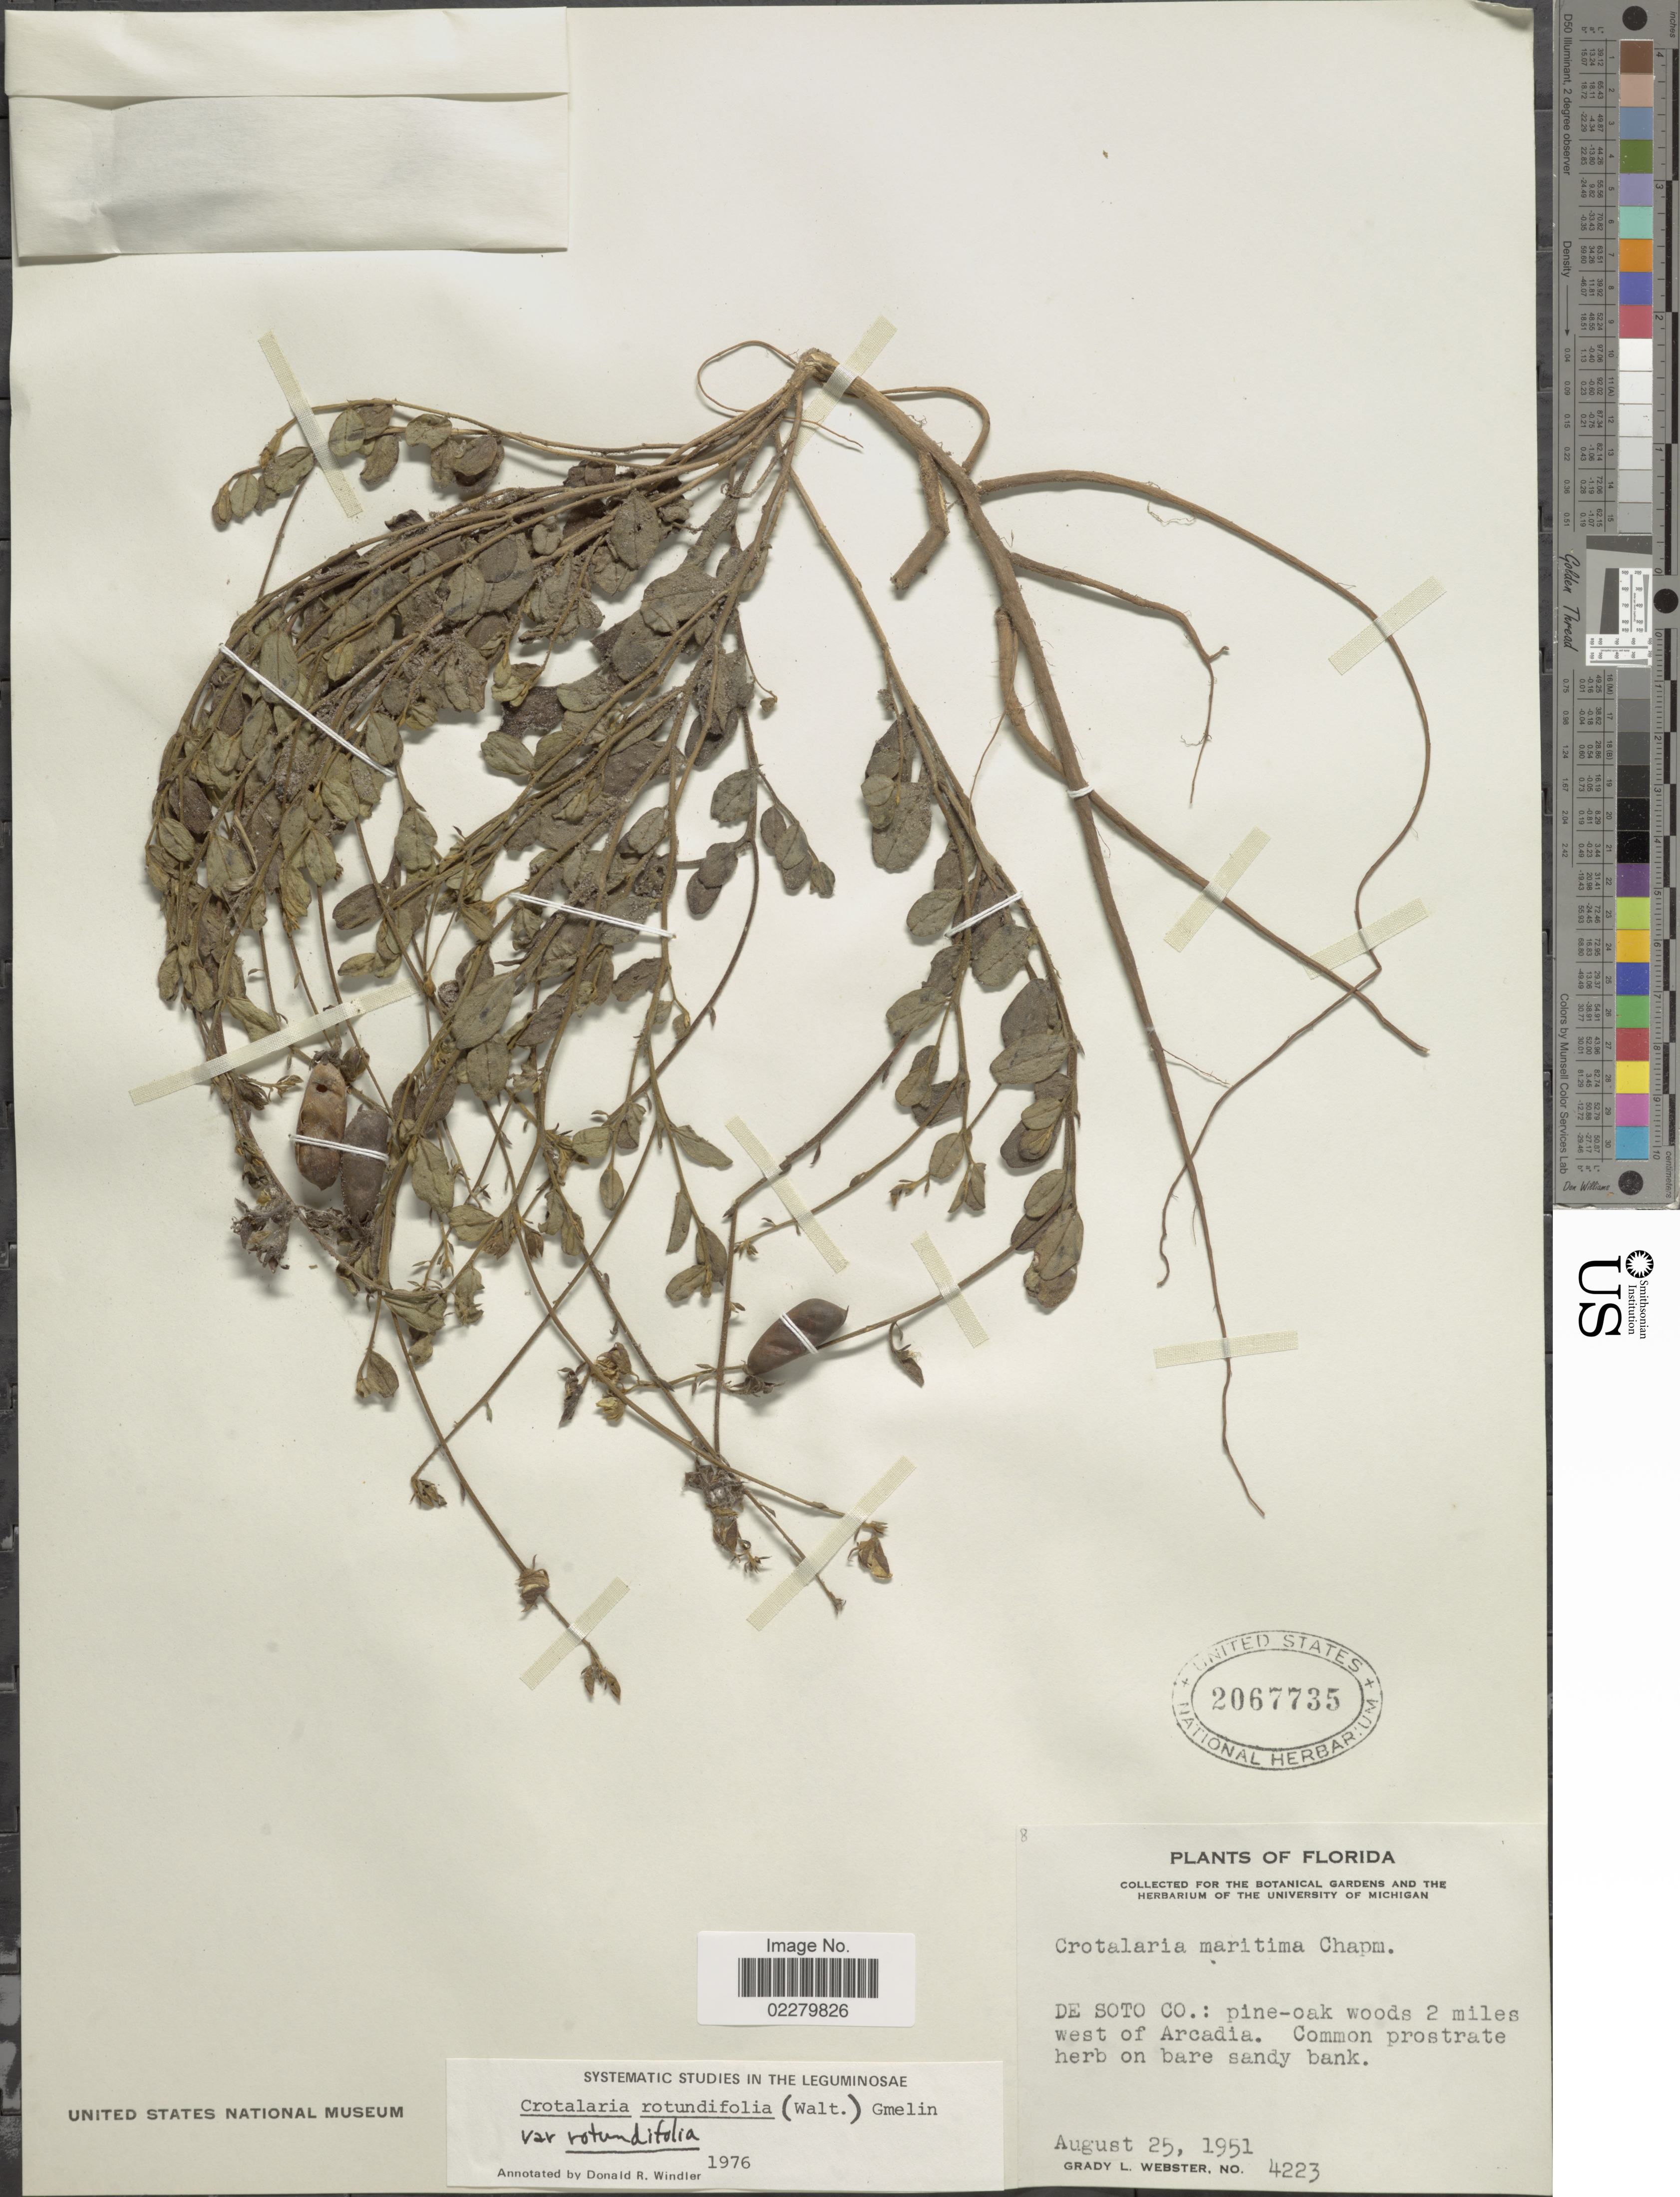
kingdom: Plantae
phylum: Tracheophyta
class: Magnoliopsida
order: Fabales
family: Fabaceae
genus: Crotalaria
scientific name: Crotalaria rotundifolia var. rotundifolia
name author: (Walter) J.F. Gmel.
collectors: G. L. Webster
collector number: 4223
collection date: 1951-08-25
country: United States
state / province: Florida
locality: De Soto Co.: pine-oak woods 2 miles west of Arcadia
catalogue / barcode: US 2067735